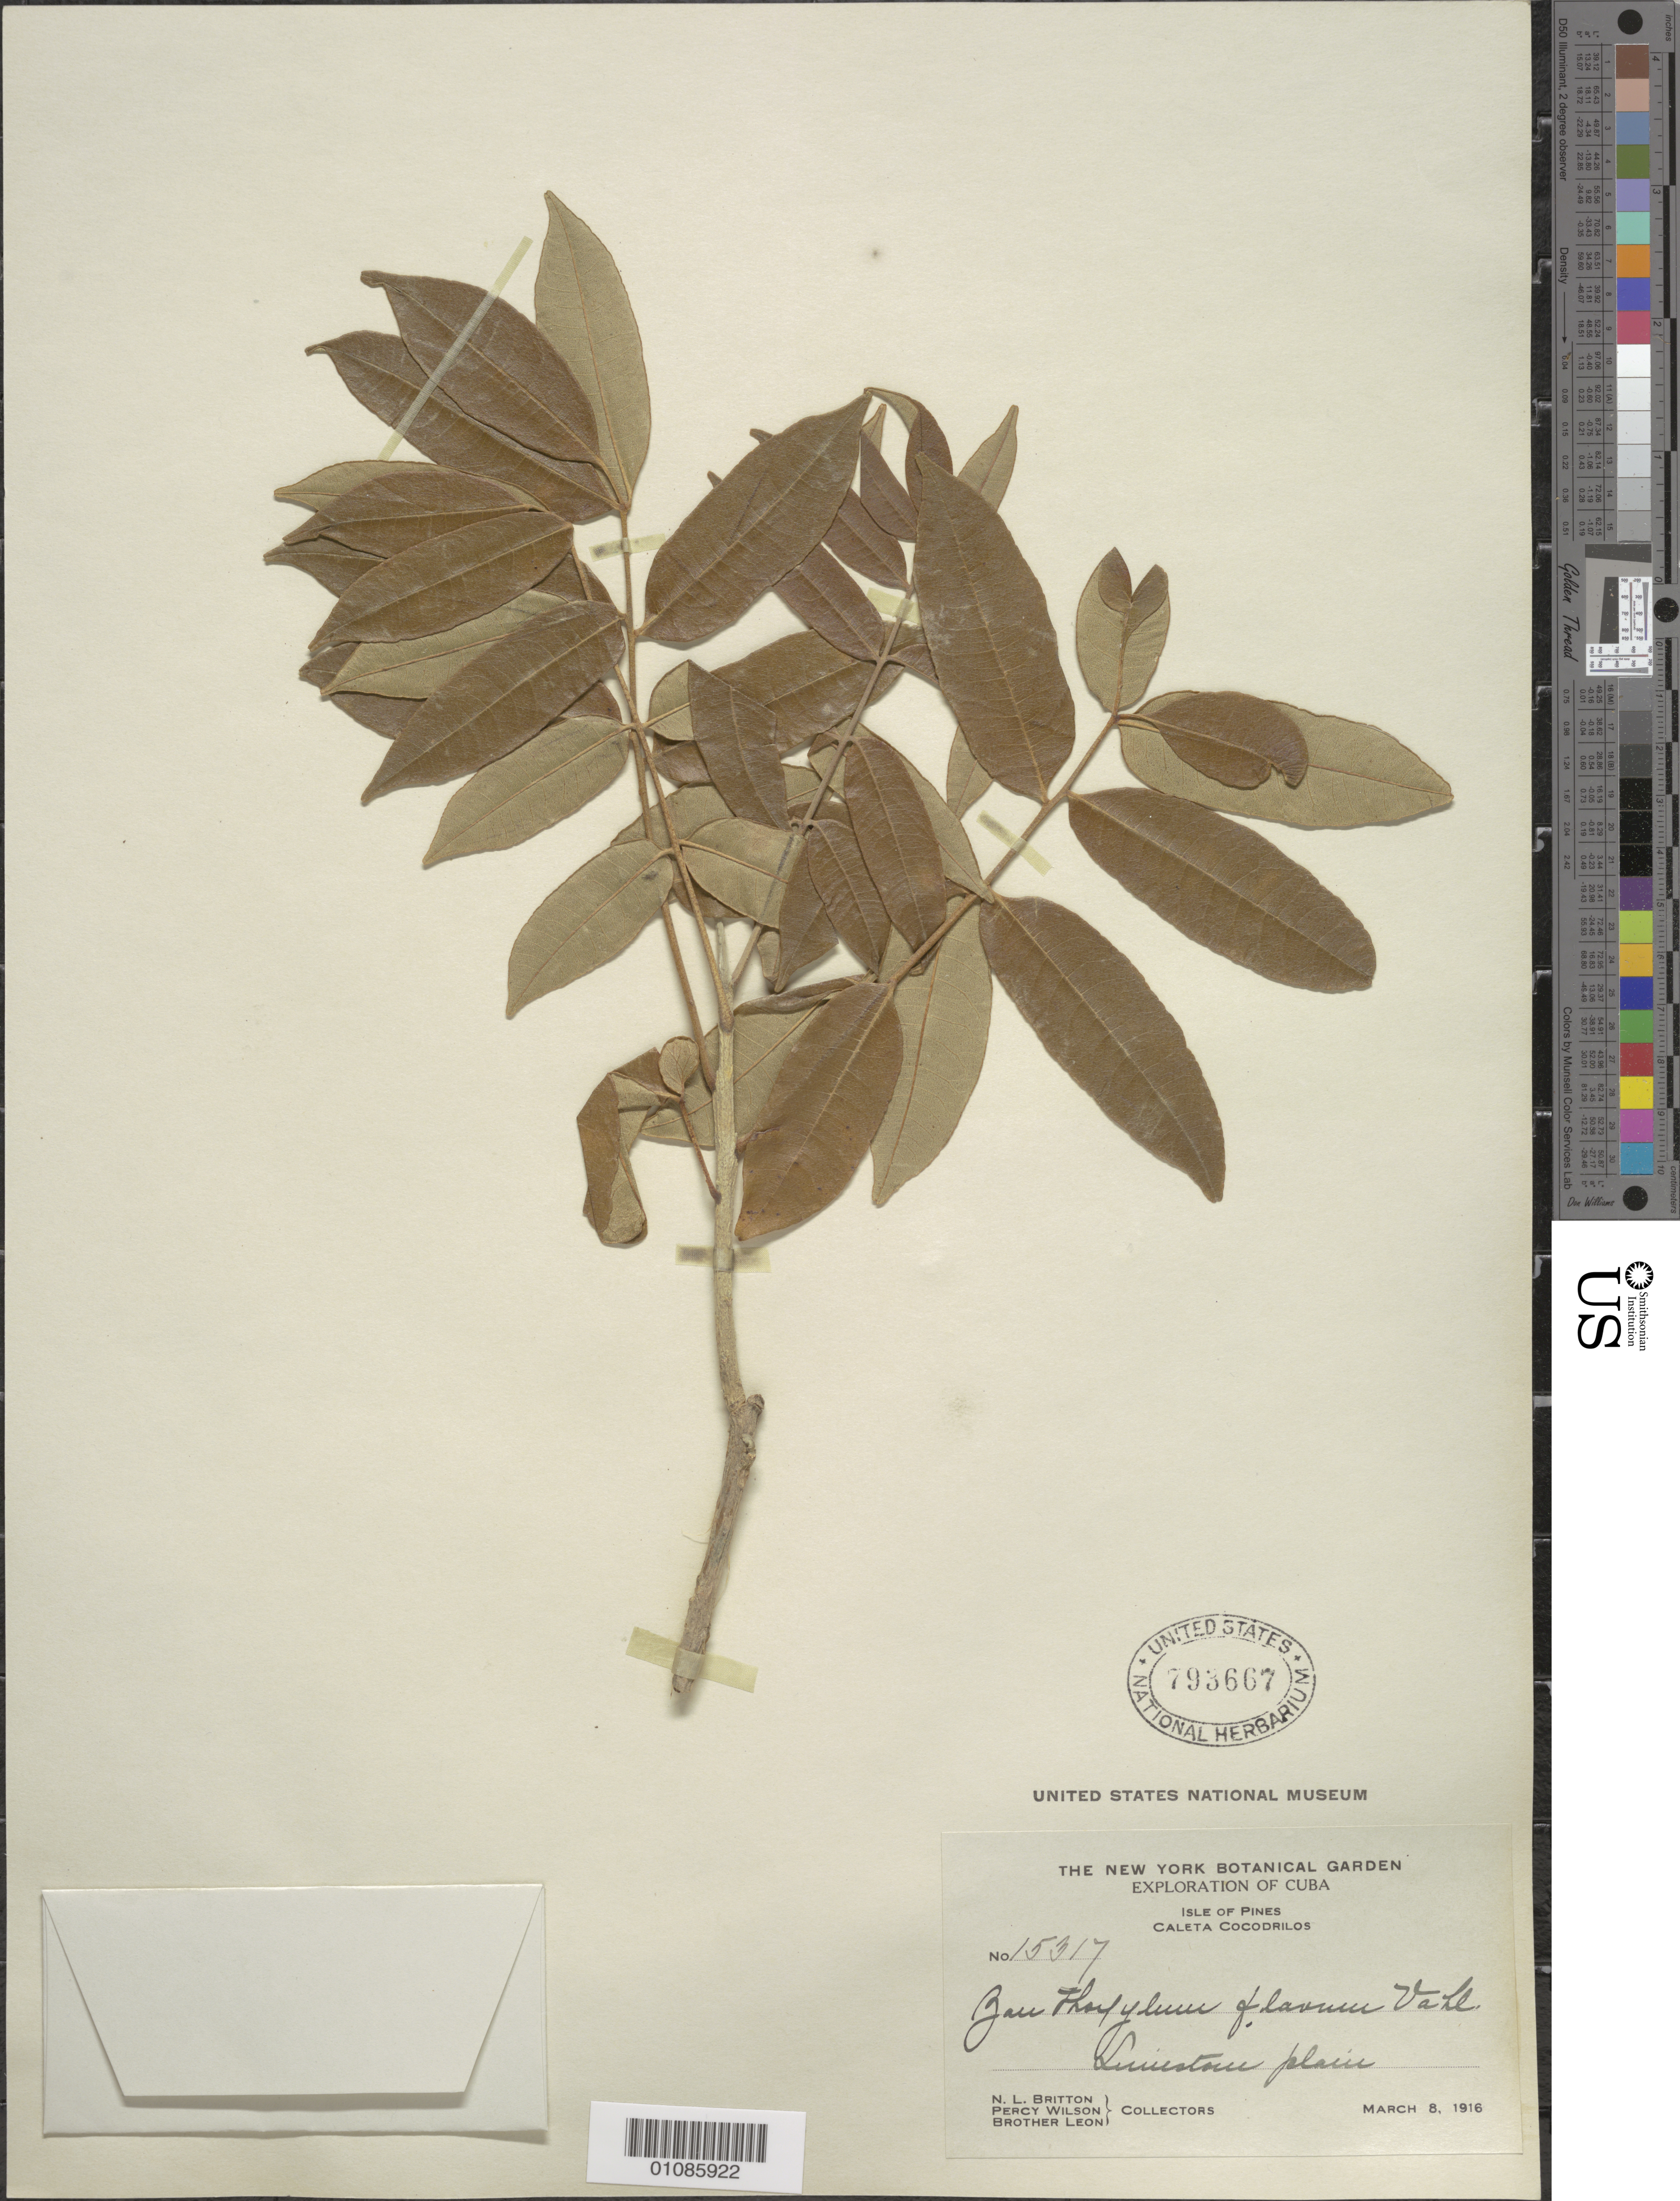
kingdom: Plantae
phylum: Tracheophyta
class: Magnoliopsida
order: Sapindales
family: Rutaceae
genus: Zanthoxylum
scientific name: Zanthoxylum flavum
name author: Vahl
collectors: N. Britton, P. Wilson & Bro. León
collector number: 15317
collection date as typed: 08 Mar 1916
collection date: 1916-03-08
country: Cuba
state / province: Isla de La Juventud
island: Isla de la Juventud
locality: Isle of Pines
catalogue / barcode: US 793667